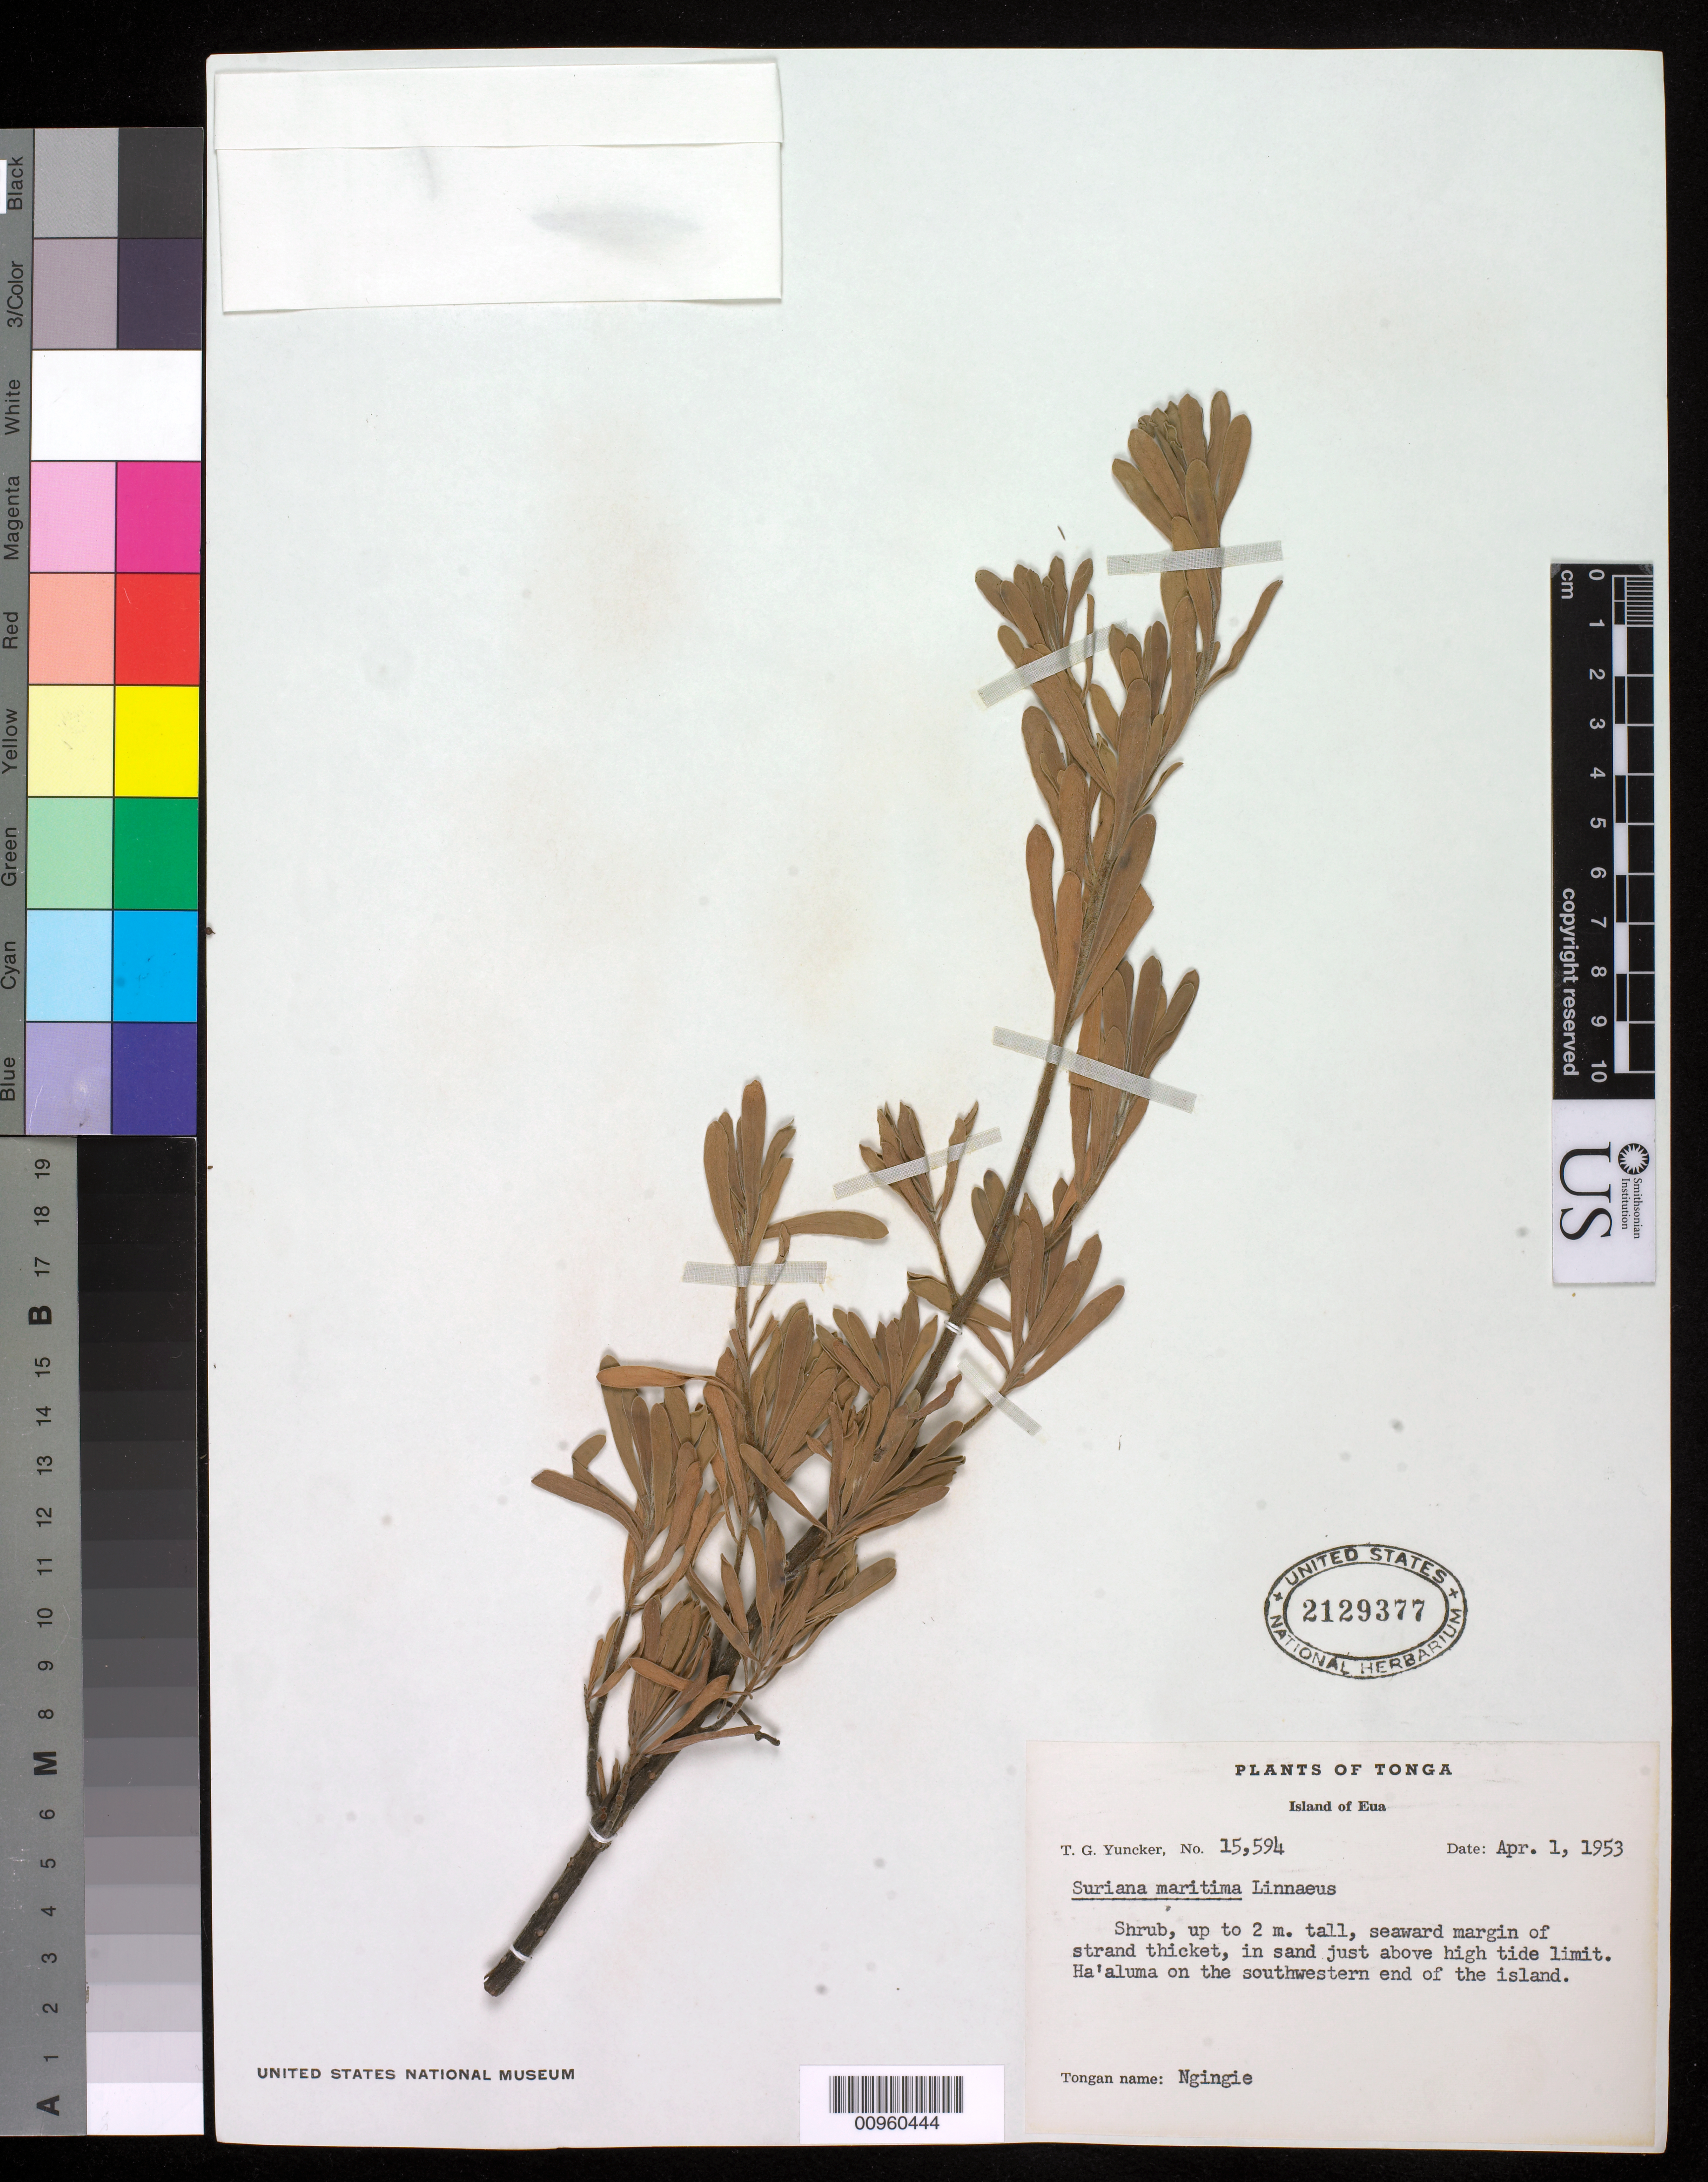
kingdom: Plantae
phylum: Tracheophyta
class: Magnoliopsida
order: Fabales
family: Surianaceae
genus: Suriana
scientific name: Suriana maritima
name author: L.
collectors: T. G. Yuncker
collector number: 15594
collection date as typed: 01 Apr 1953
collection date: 1953-04-01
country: Tonga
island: Eua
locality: Tonga, Ha'aluma on SW end of island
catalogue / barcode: US 2129377